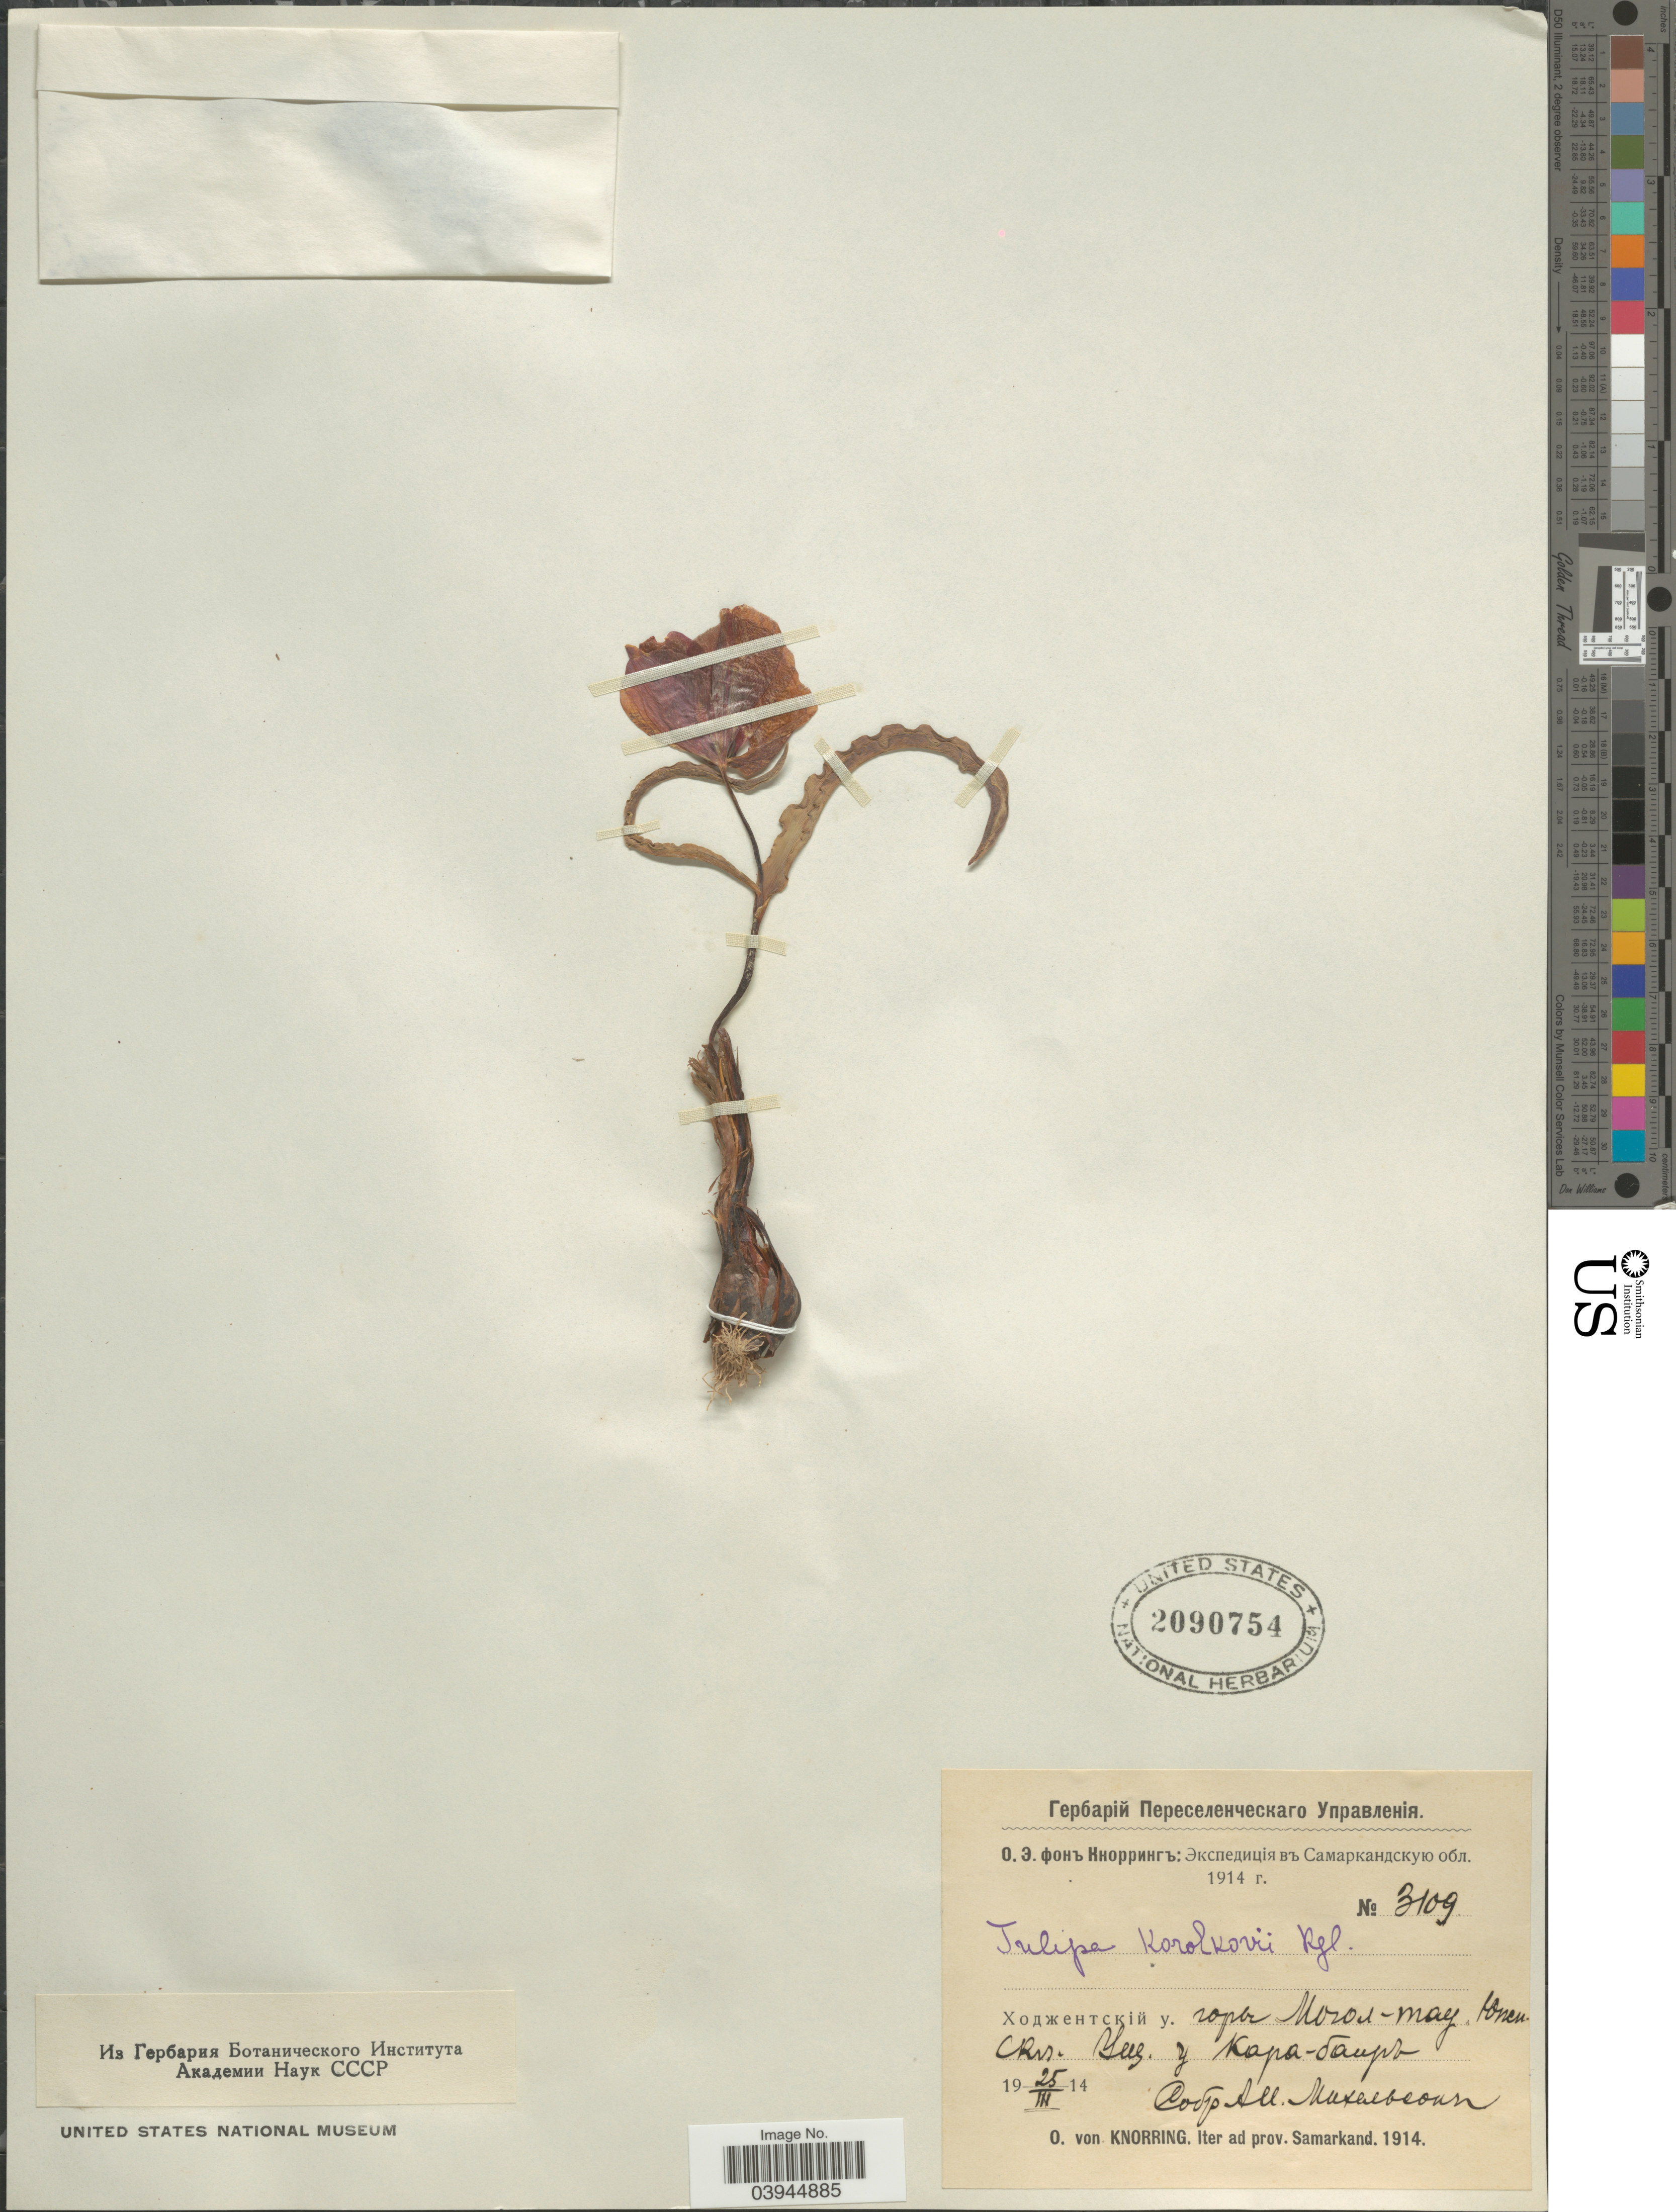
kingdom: Plantae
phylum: Tracheophyta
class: Liliopsida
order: Liliales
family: Liliaceae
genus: Tulipa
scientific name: Tulipa korolkowii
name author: Regel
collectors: O. Von Knorring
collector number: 3109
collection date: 1914-03-25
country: Uzbekistan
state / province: Samarqand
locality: X. Iter ad prov. Samarkand.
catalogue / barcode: US 2090754